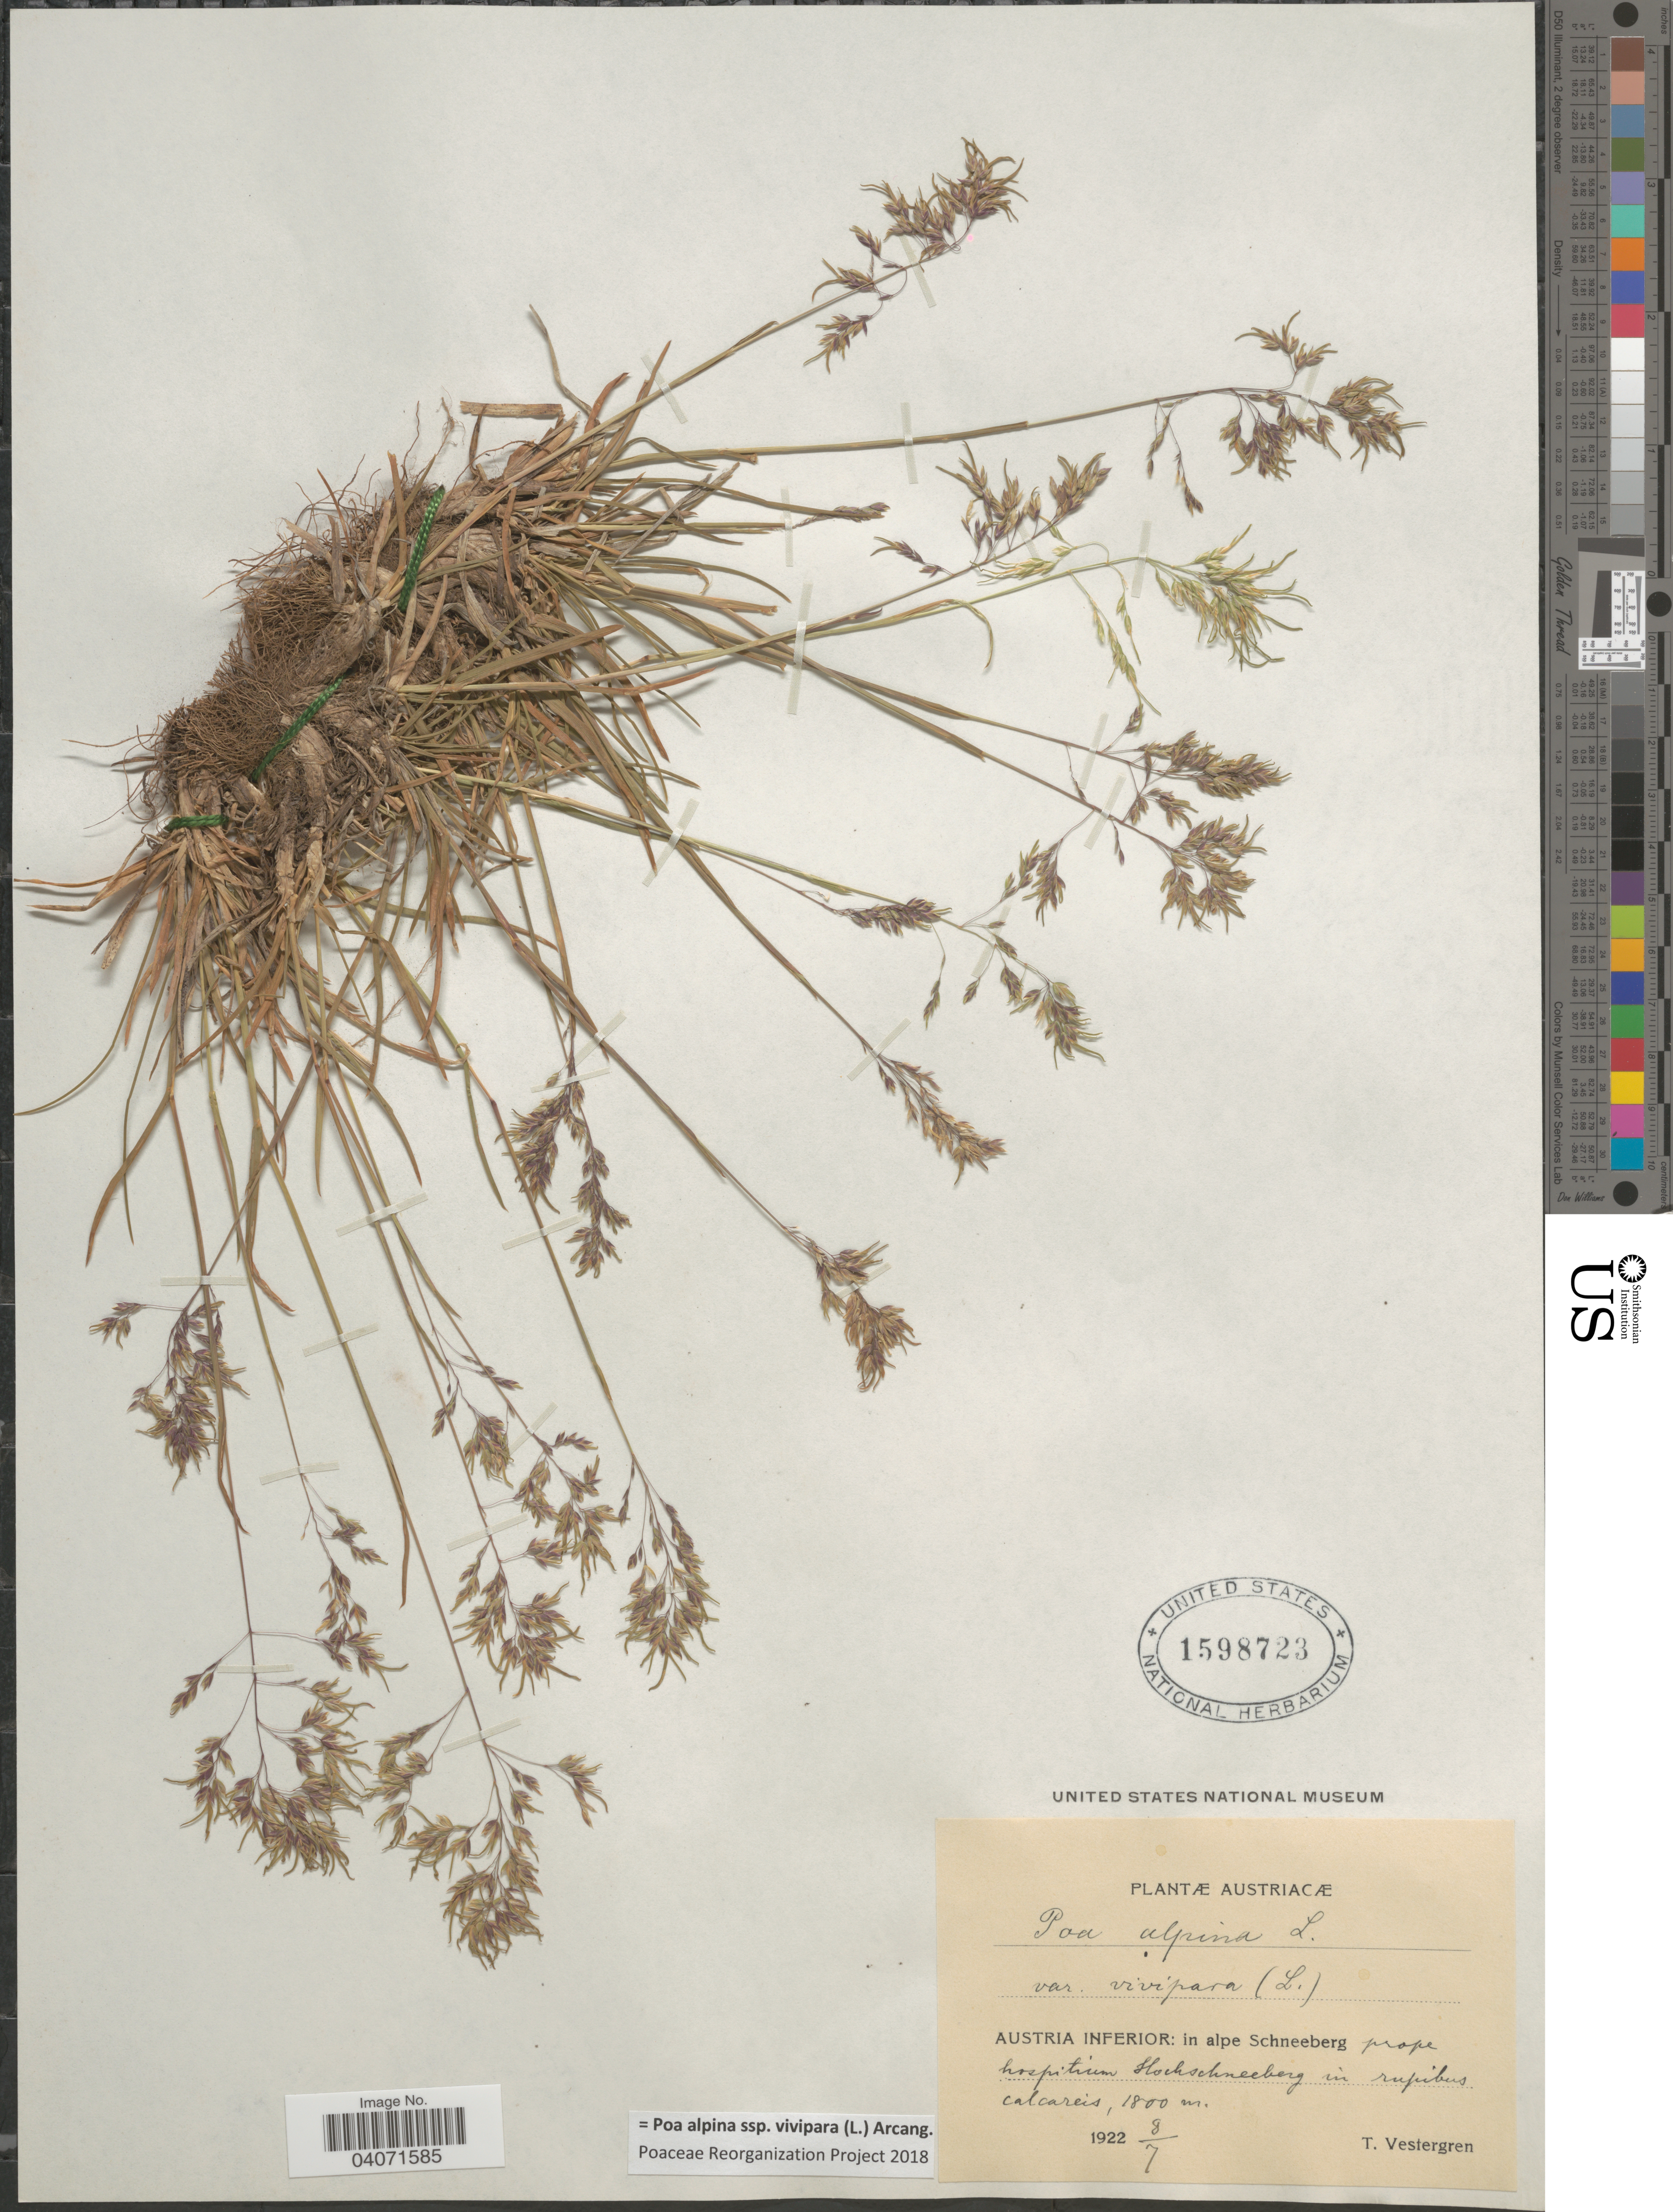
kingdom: Plantae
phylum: Tracheophyta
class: Liliopsida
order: Poales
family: Poaceae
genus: Poa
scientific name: Poa alpina subsp. vivipara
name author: (L.) Arcang.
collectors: T. Vestergren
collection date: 1922-07-08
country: Austria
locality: Austria Inferior: in alpe Schneeberg prope hospitium Hochschneeberg in rupibus calcareis.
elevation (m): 1800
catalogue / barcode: US 1598723